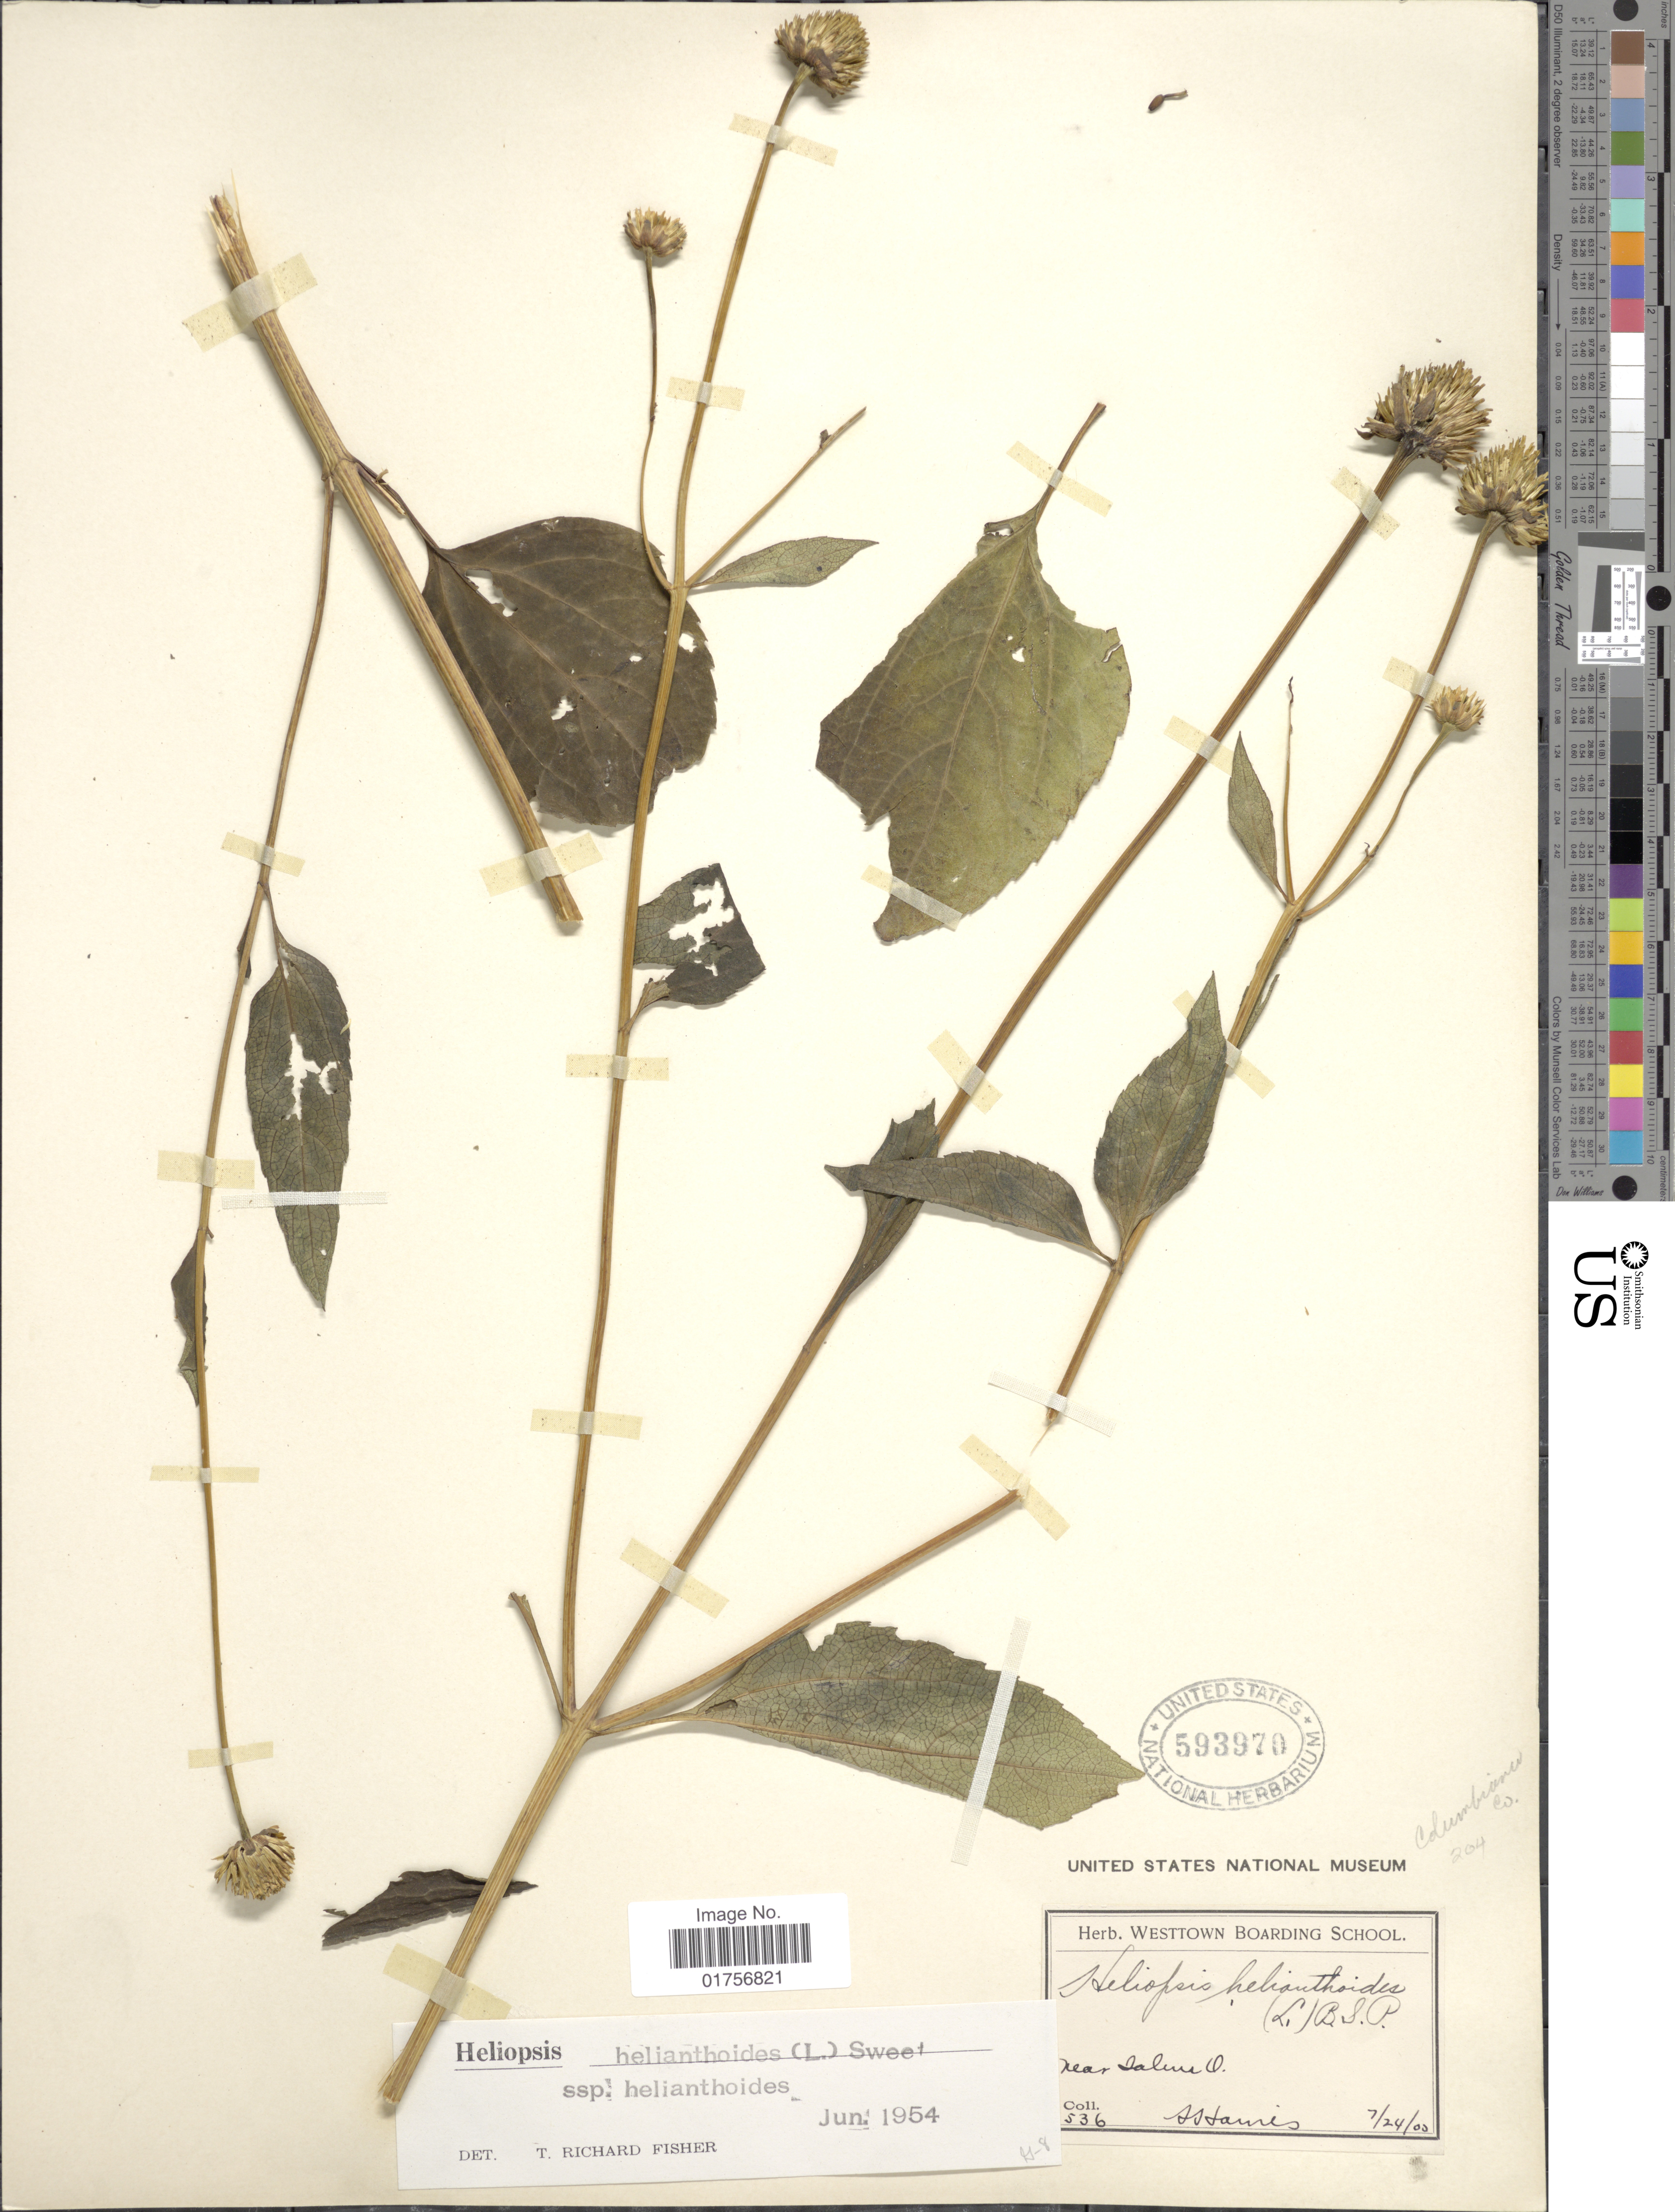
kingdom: Plantae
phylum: Tracheophyta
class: Magnoliopsida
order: Asterales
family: Asteraceae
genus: Heliopsis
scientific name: Heliopsis helianthoides subsp. helianthoides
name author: (L.) Sweet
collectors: H. H. Haines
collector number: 536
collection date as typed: Transcribed d/m/y: 24/7/03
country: United States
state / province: Ohio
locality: Near Salem, O.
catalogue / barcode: US 59370